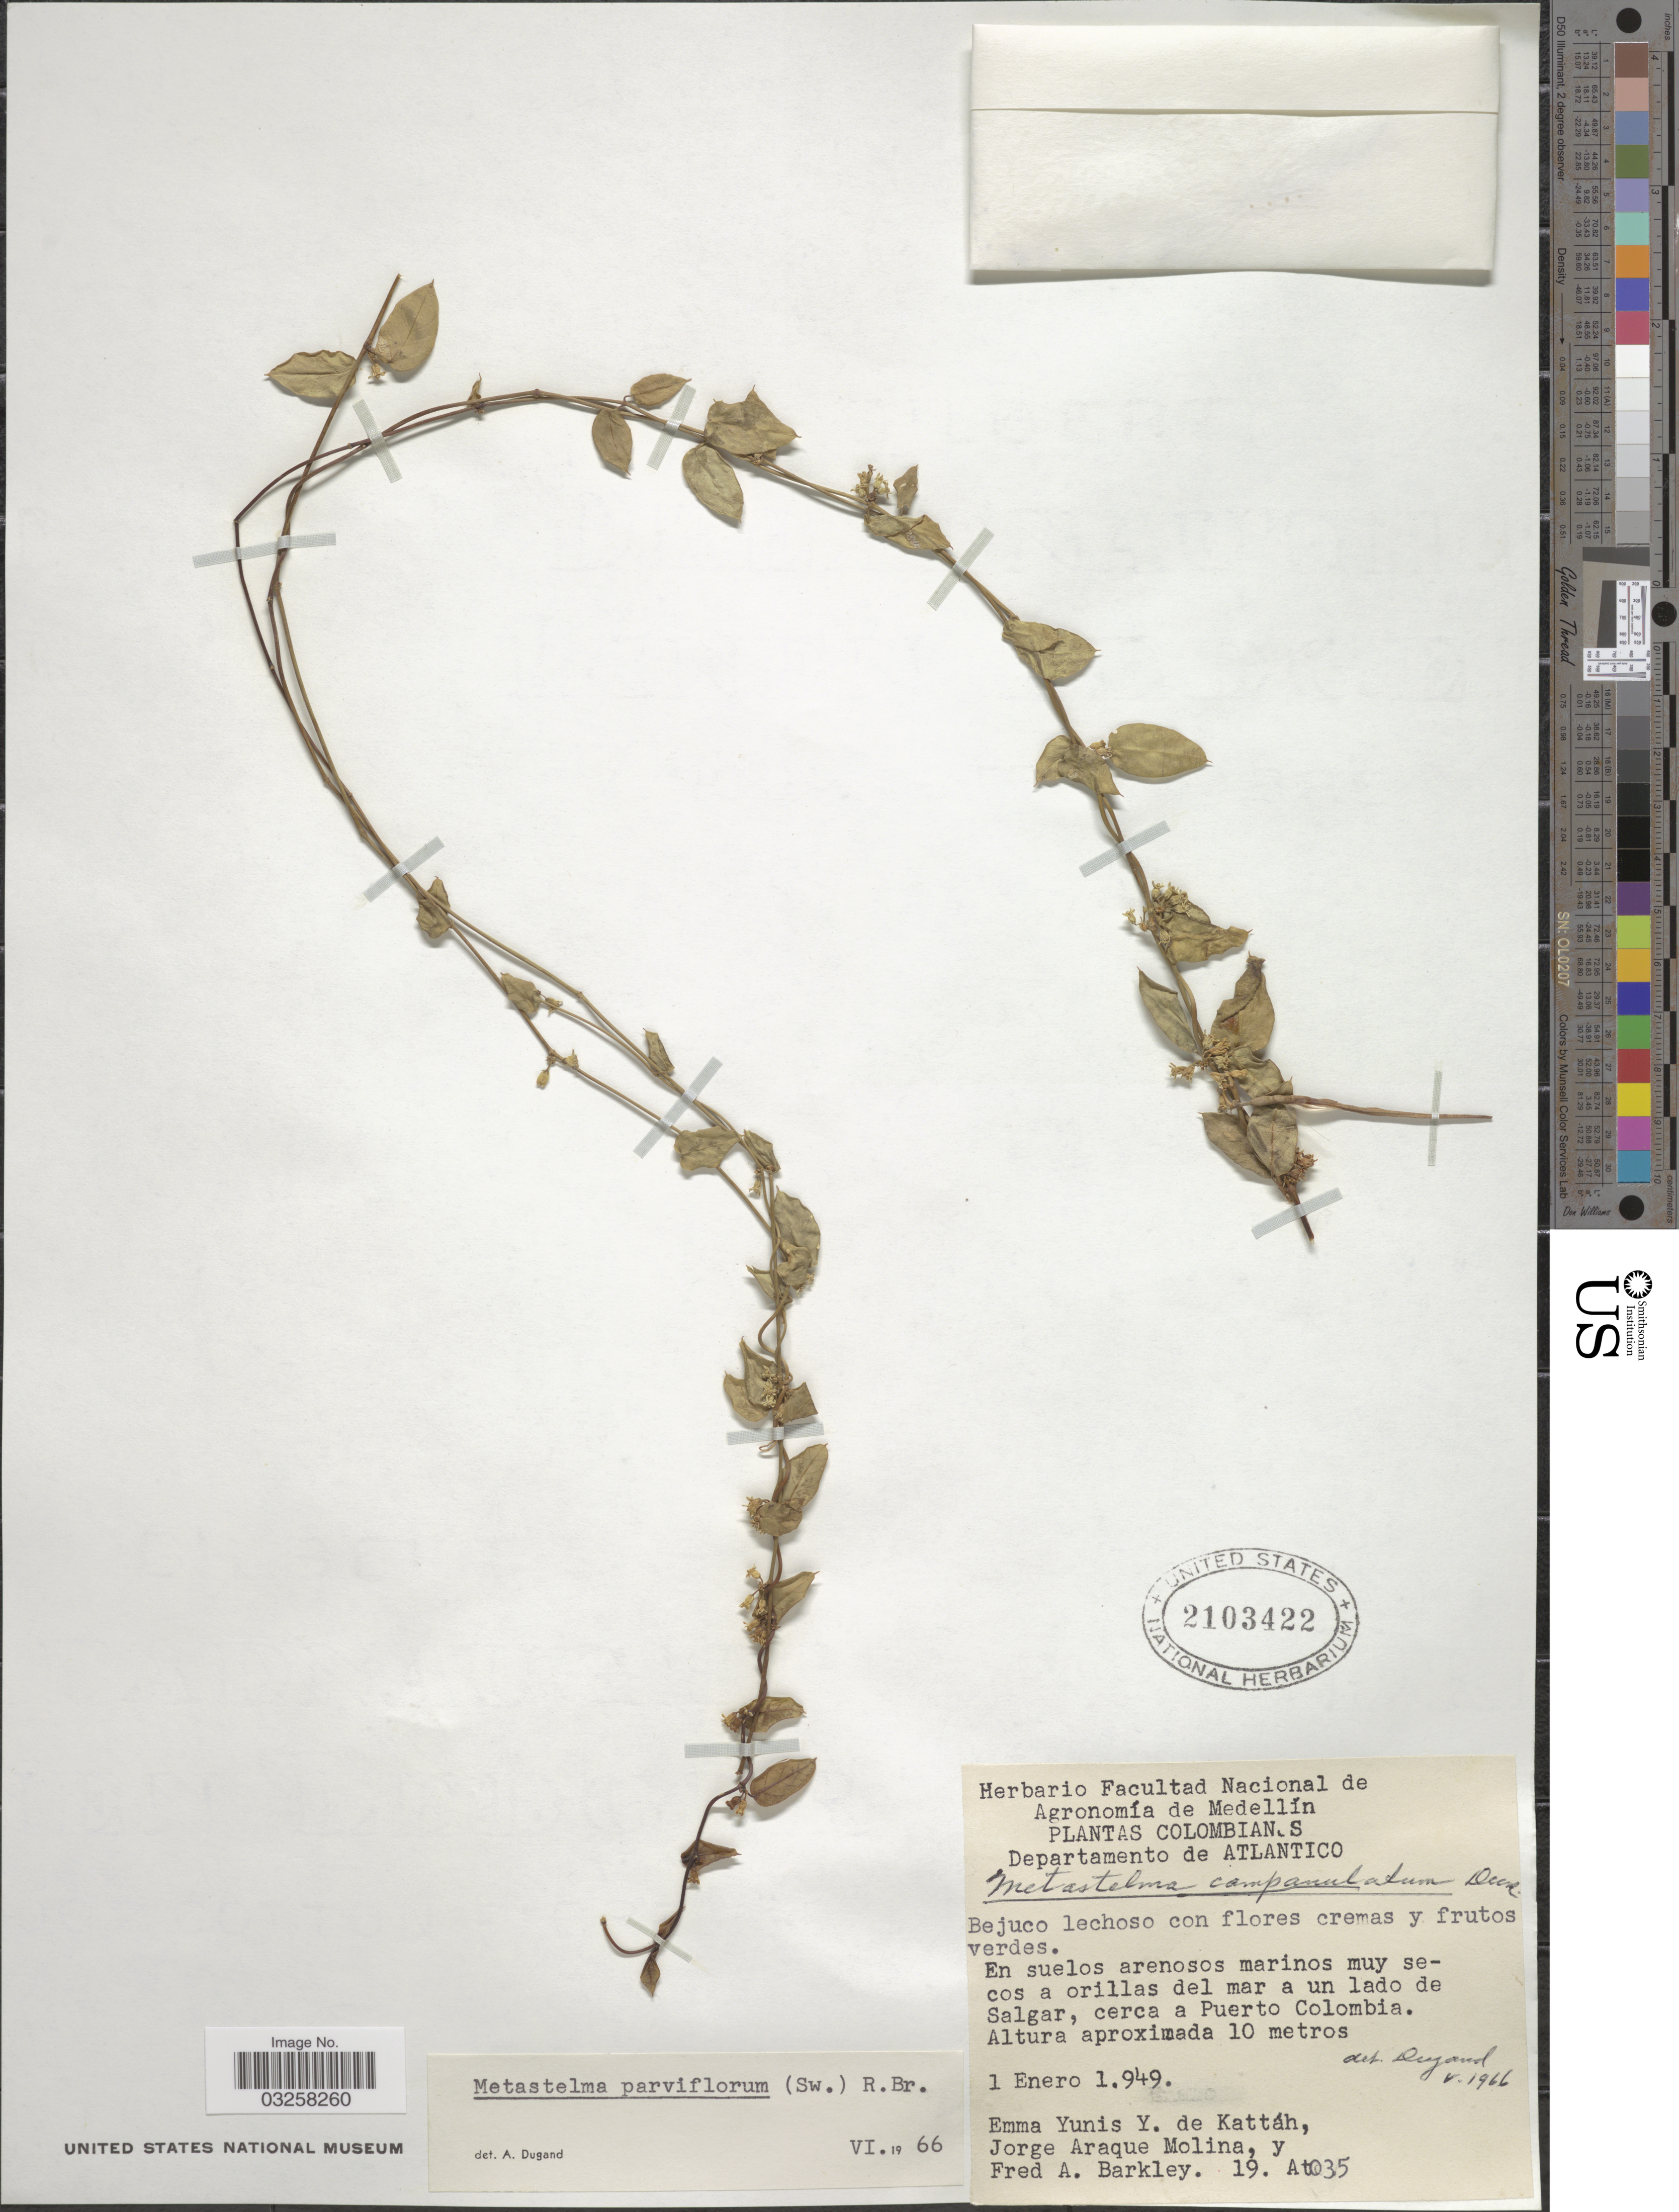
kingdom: Plantae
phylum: Tracheophyta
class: Magnoliopsida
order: Gentianales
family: Apocynaceae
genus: Metastelma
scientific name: Metastelma parviflorum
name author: (Sw.) Schult.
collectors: E. de Kattáh, J. Araque Molina & F. A. Barkley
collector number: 19At035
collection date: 1949-01-01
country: Colombia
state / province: Atlántico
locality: Departamento de Atlantico, En suelos arenos marinos muy secos a orillas del mar a un lado de Salgar, cerca a Puerto Colombia.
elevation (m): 10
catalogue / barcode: US 2103422